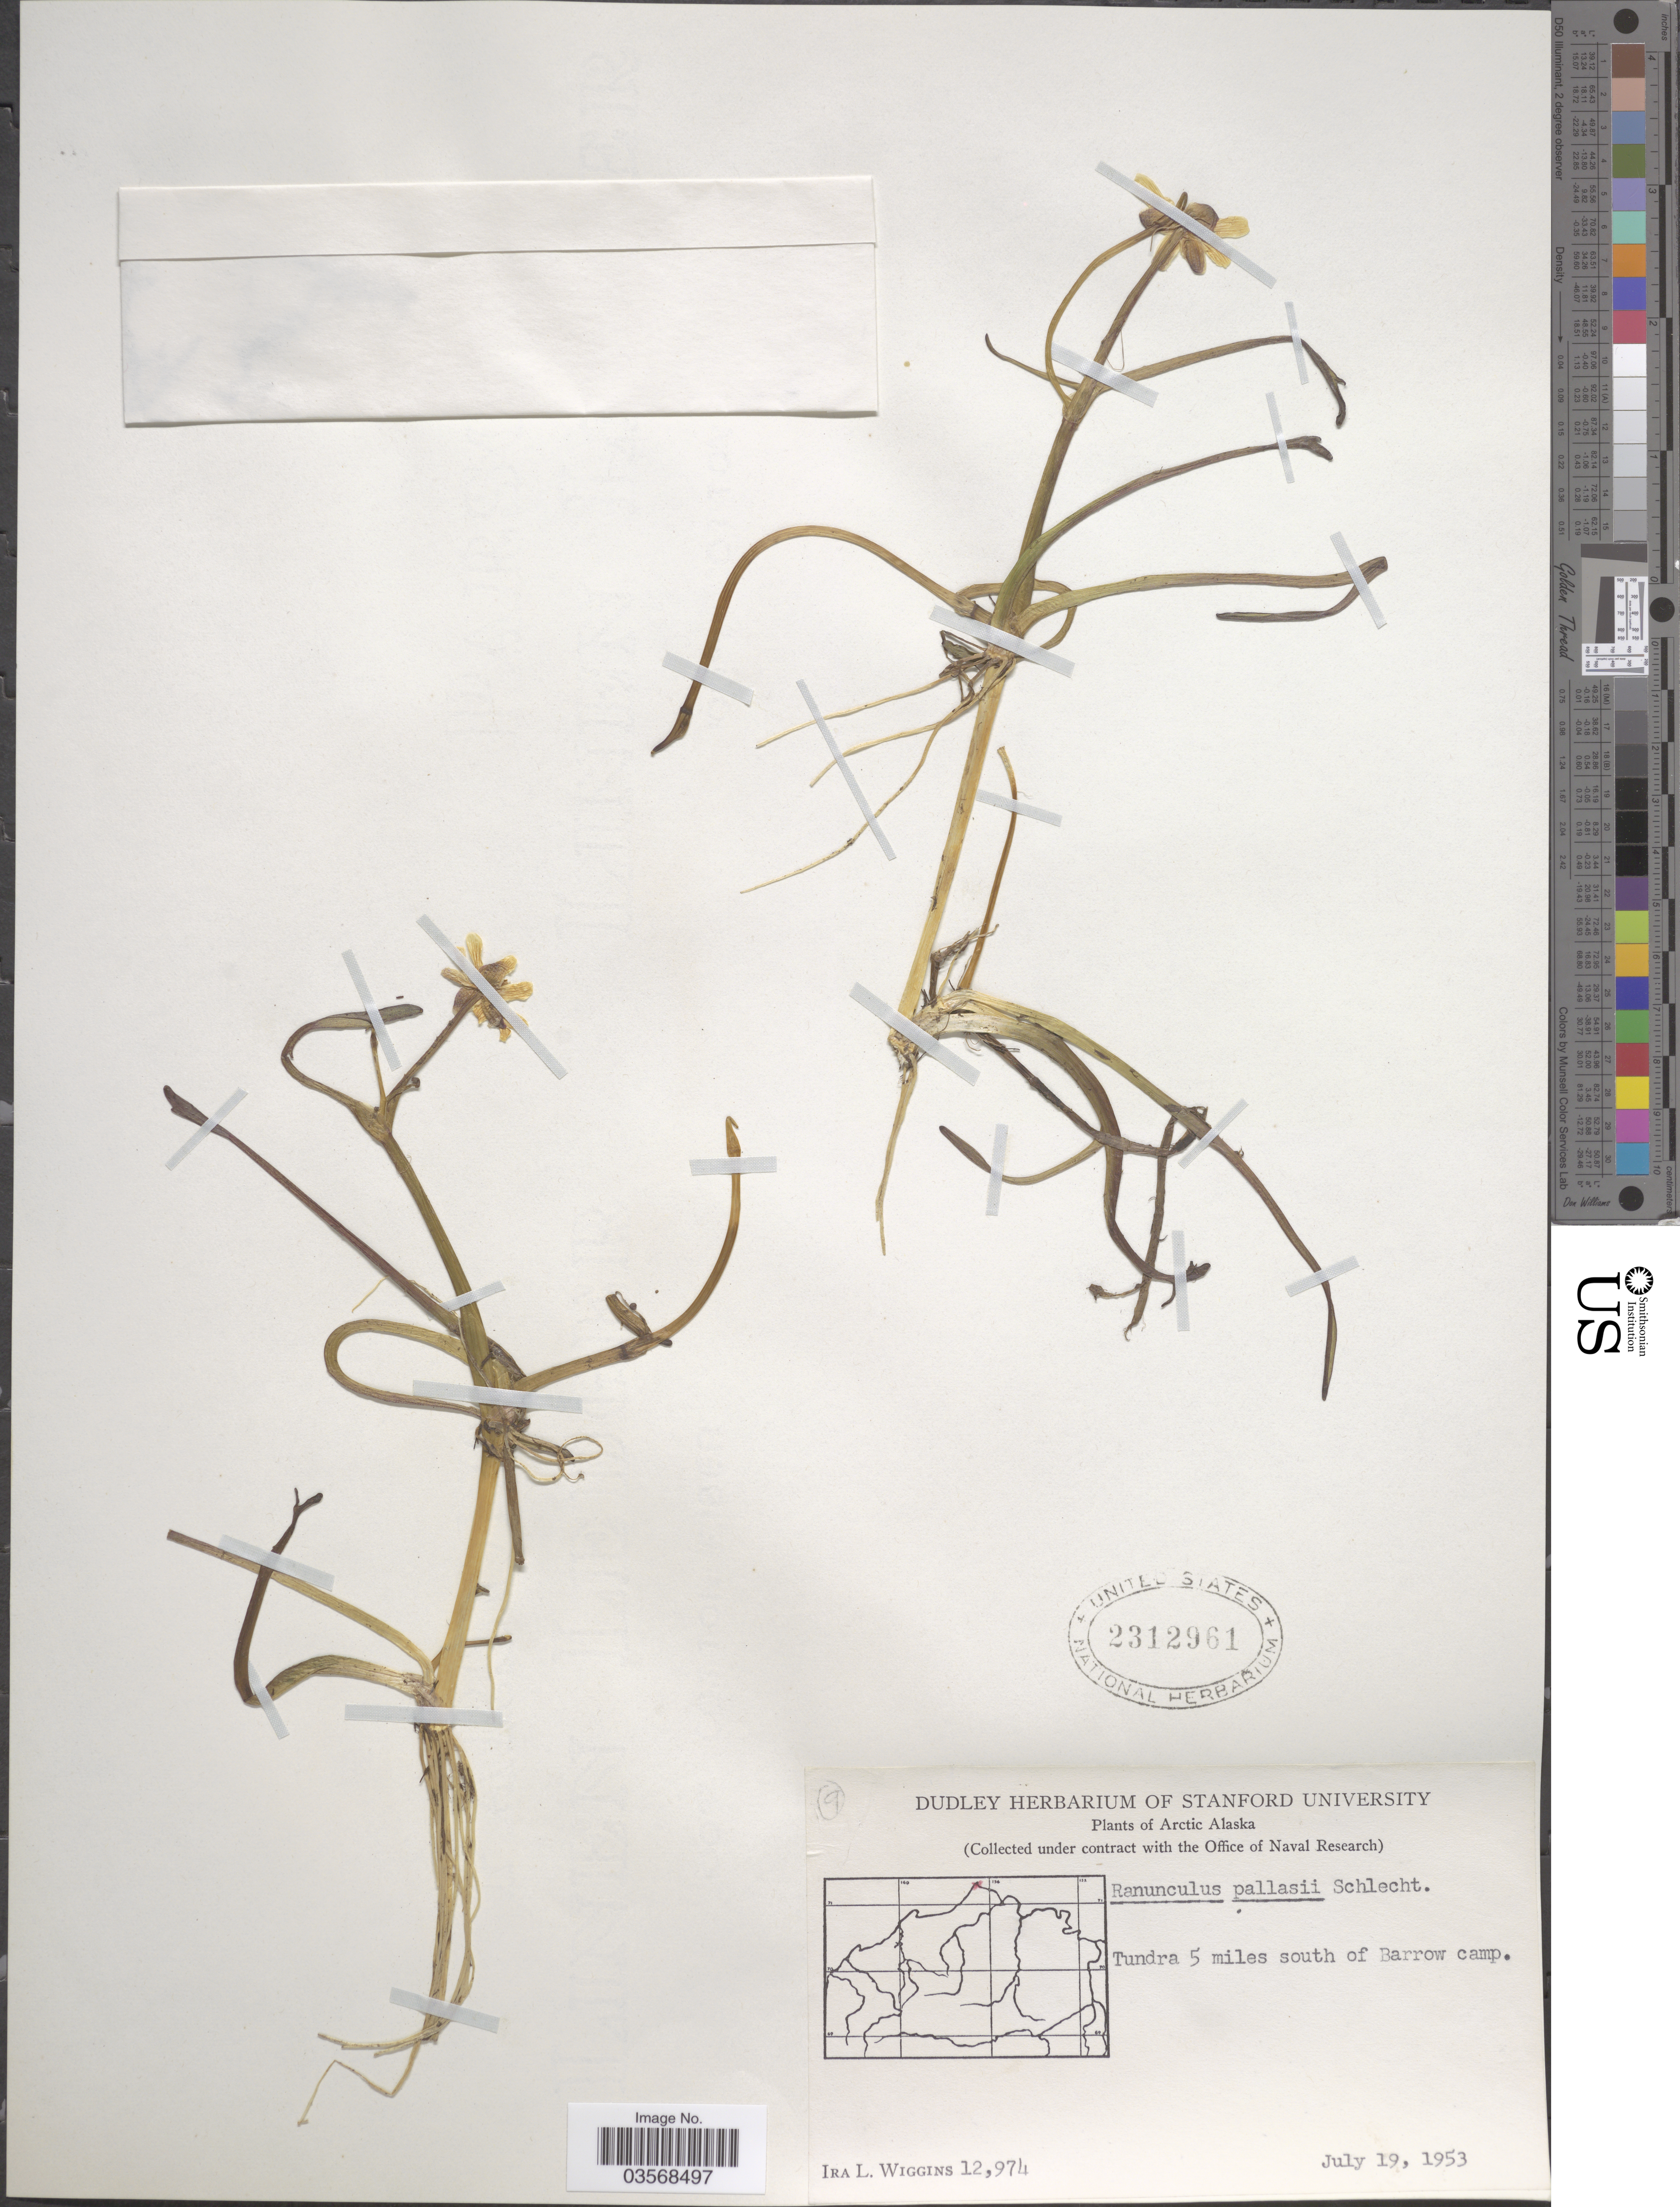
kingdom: Plantae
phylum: Tracheophyta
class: Magnoliopsida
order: Ranunculales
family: Ranunculaceae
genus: Ranunculus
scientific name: Ranunculus pallasii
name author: Schltdl.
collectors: I. L. Wiggins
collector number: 12974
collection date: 1953-07-19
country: United States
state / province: Alaska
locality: Arctic Alaska. Tundra 5 miles south of Barrow camp.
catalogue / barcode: US 2312961